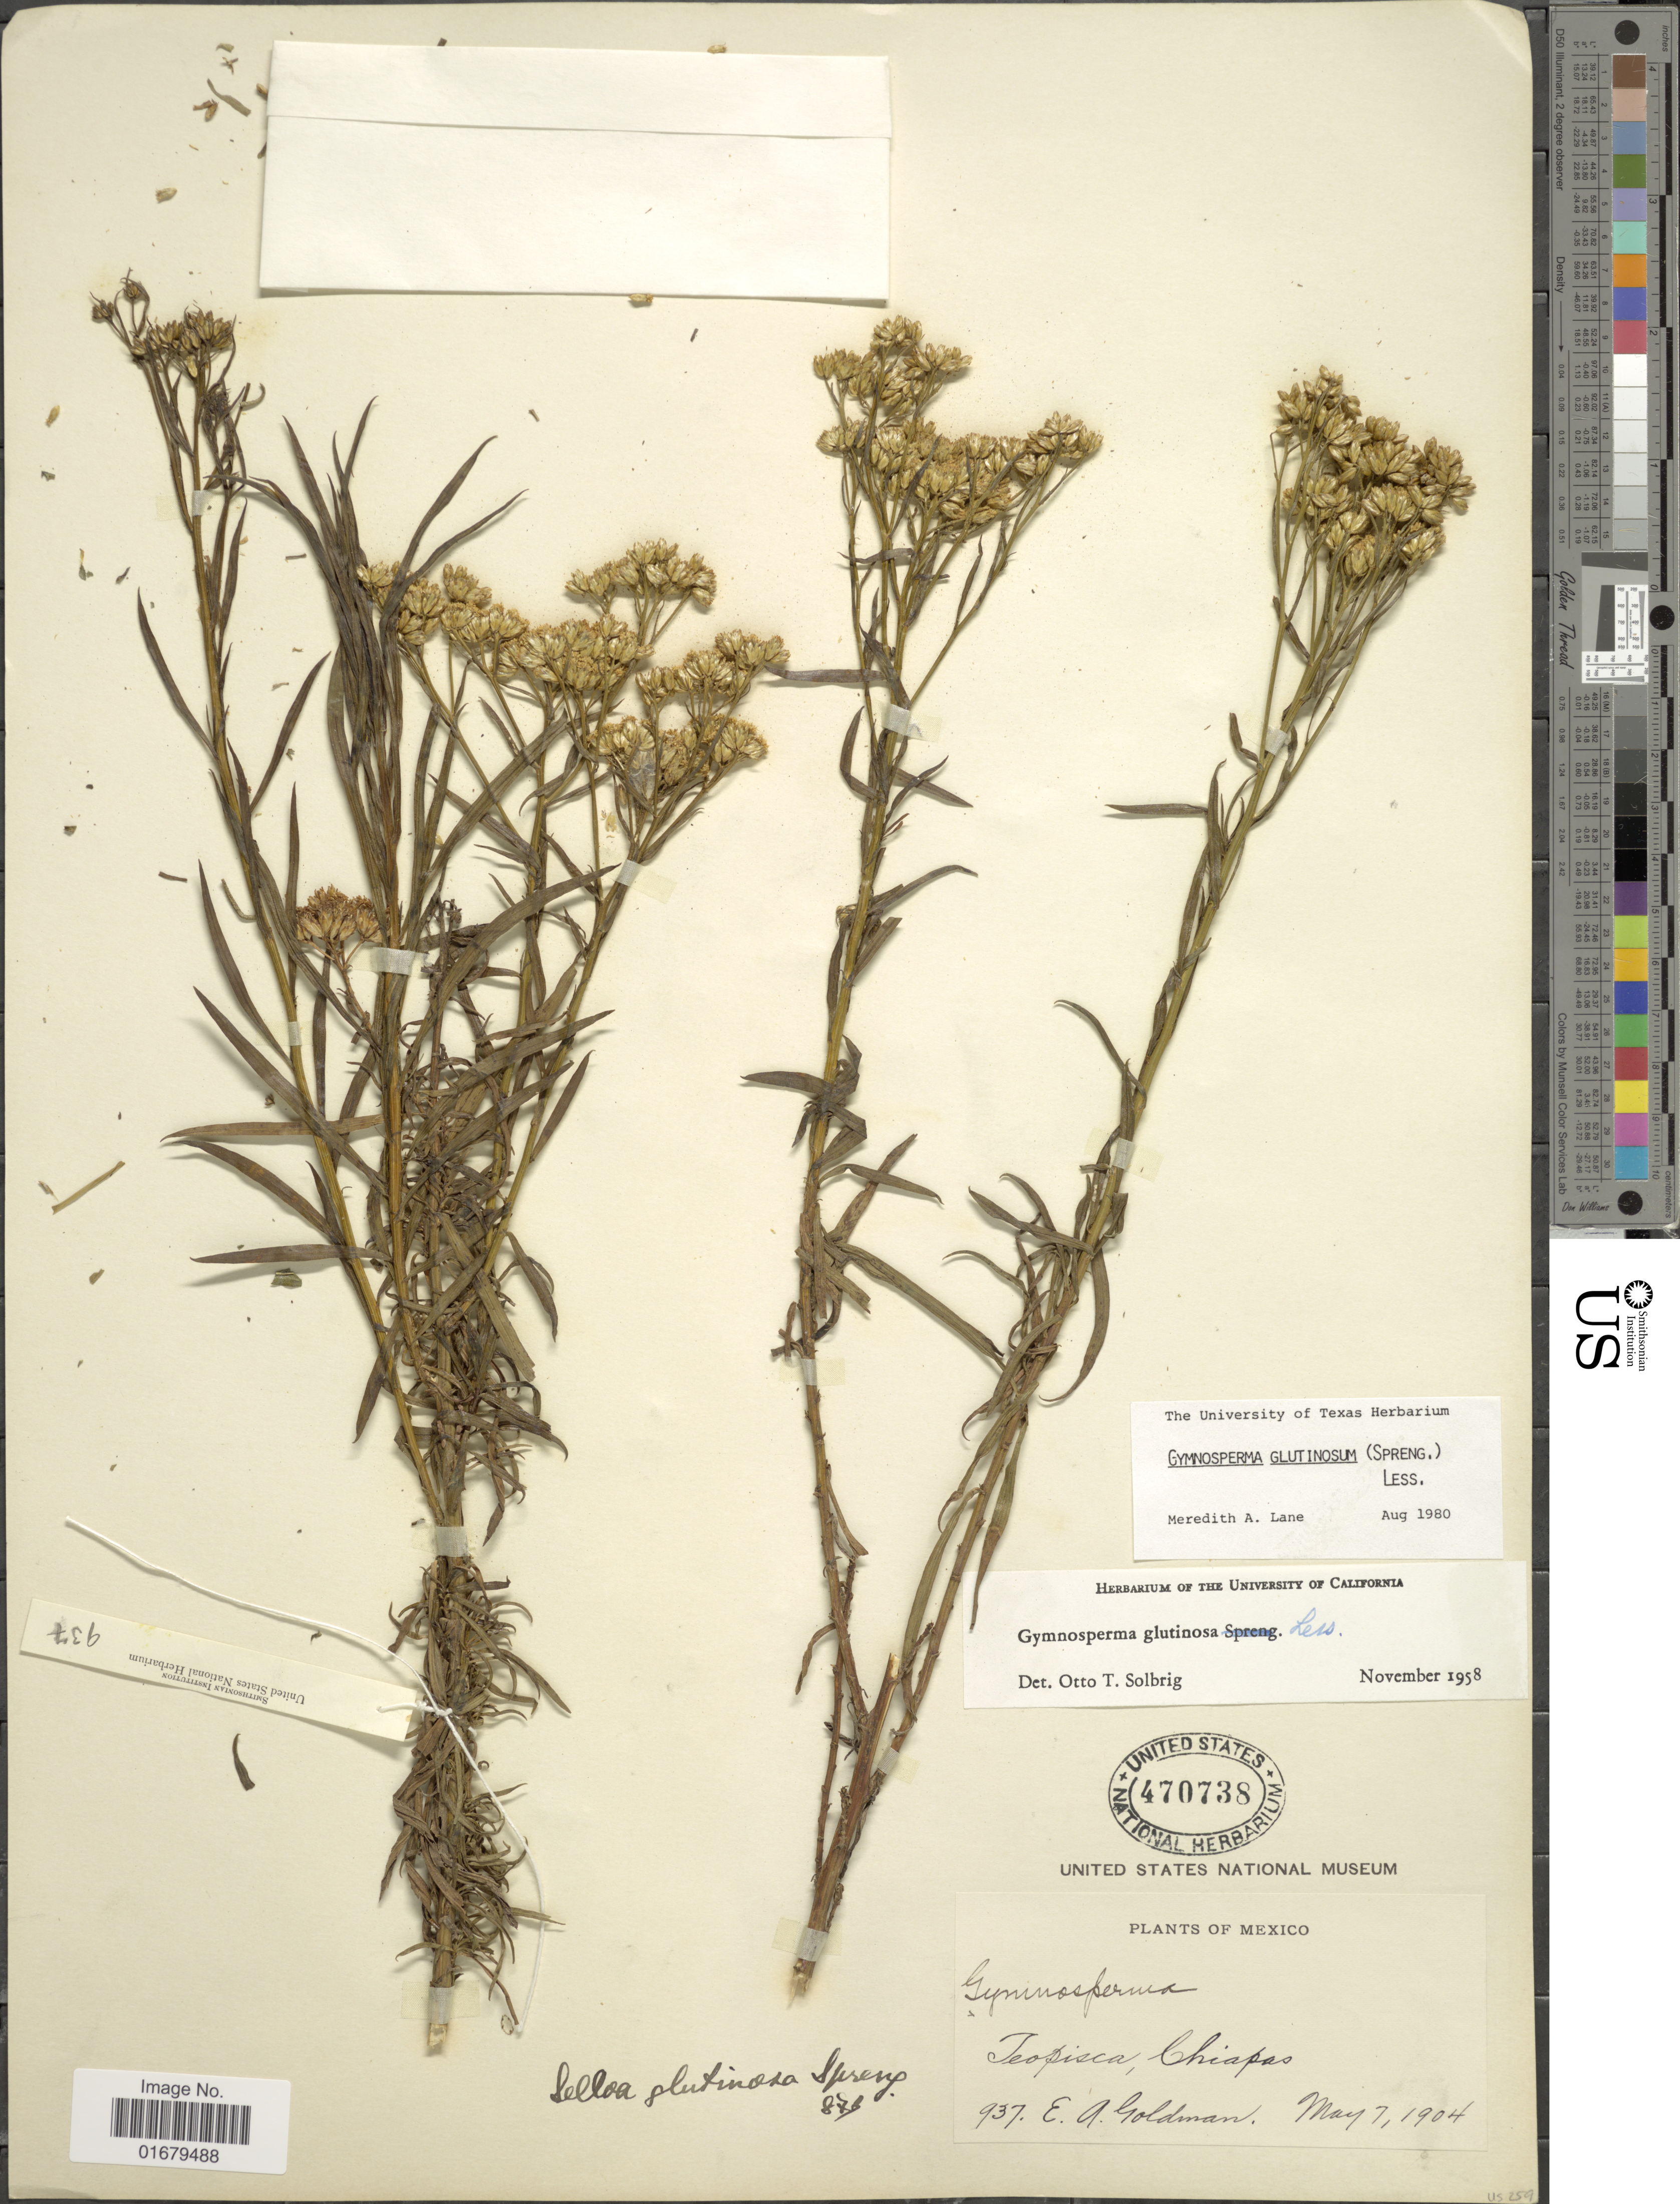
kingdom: Plantae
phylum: Tracheophyta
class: Magnoliopsida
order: Asterales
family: Asteraceae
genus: Gymnosperma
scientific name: Gymnosperma glutinosum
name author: (Spreng.) Less.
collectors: E. A. Goldman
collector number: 937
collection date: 1904-05-07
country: Mexico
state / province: Chiapas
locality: Teopisca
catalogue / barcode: US 4700738